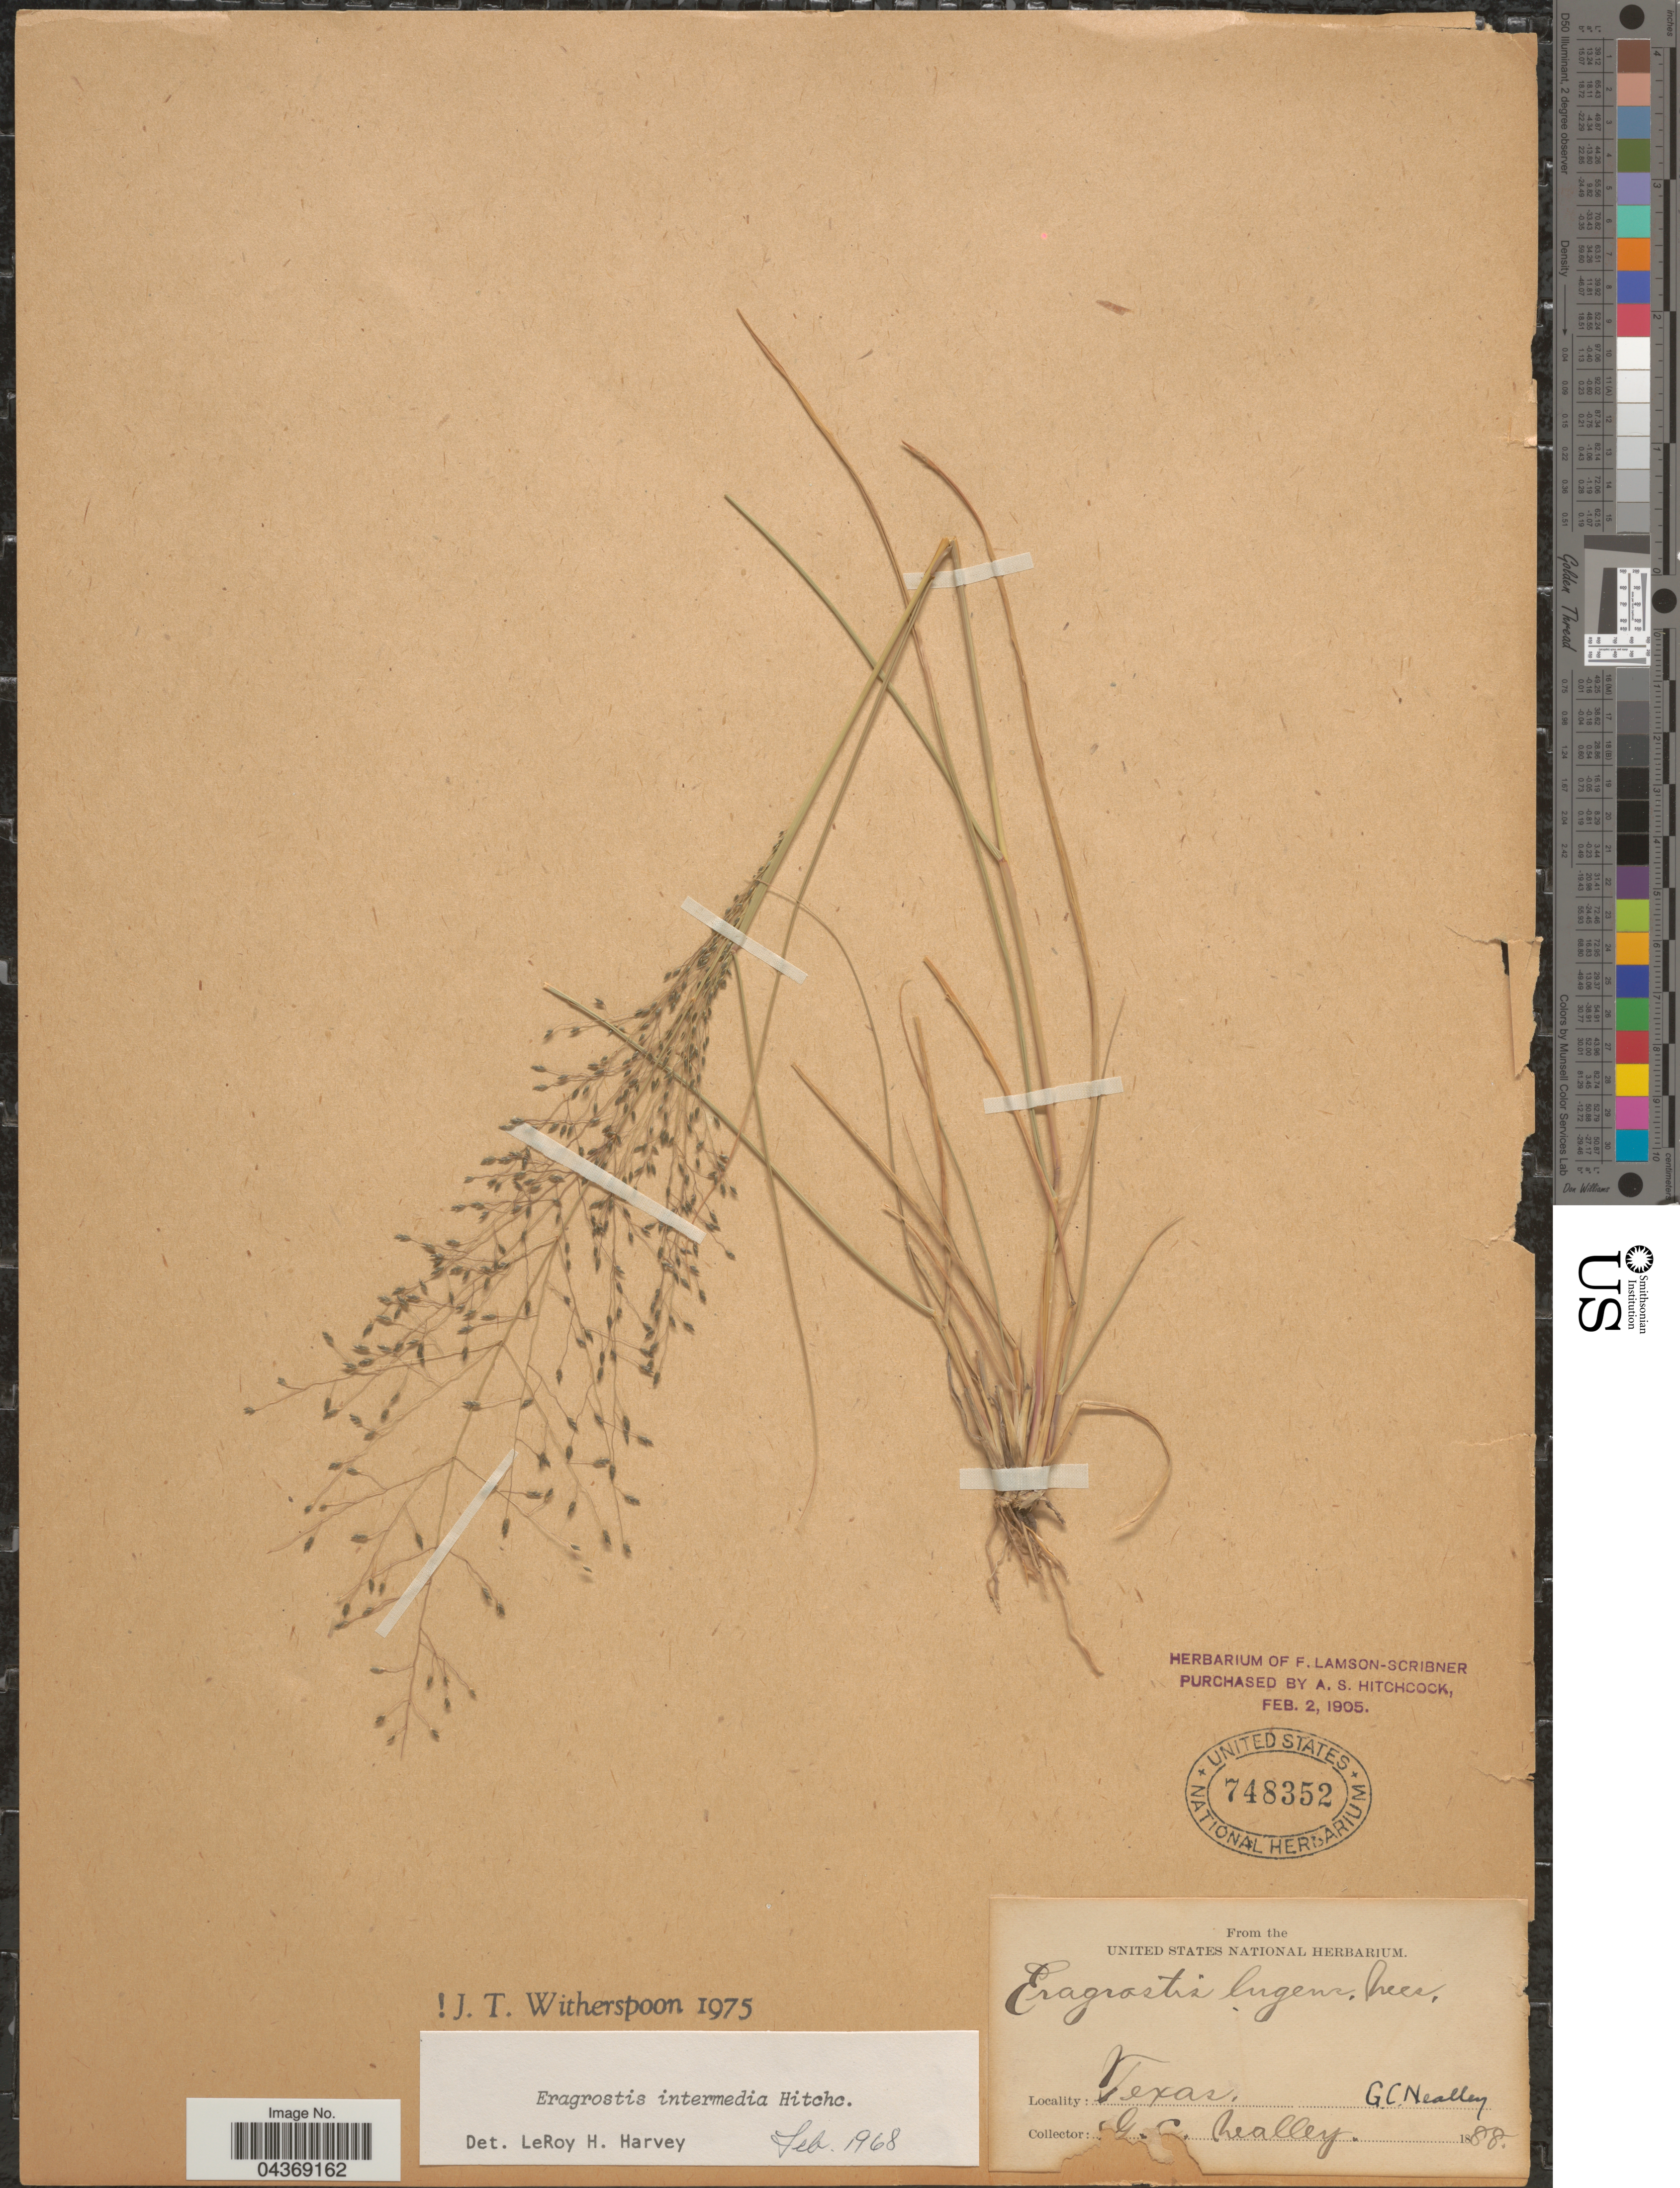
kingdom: Plantae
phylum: Tracheophyta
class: Liliopsida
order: Poales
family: Poaceae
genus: Eragrostis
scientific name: Eragrostis intermedia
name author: Hitchc.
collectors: G. C. Nealley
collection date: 1888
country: United States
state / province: Texas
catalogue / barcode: US 748352